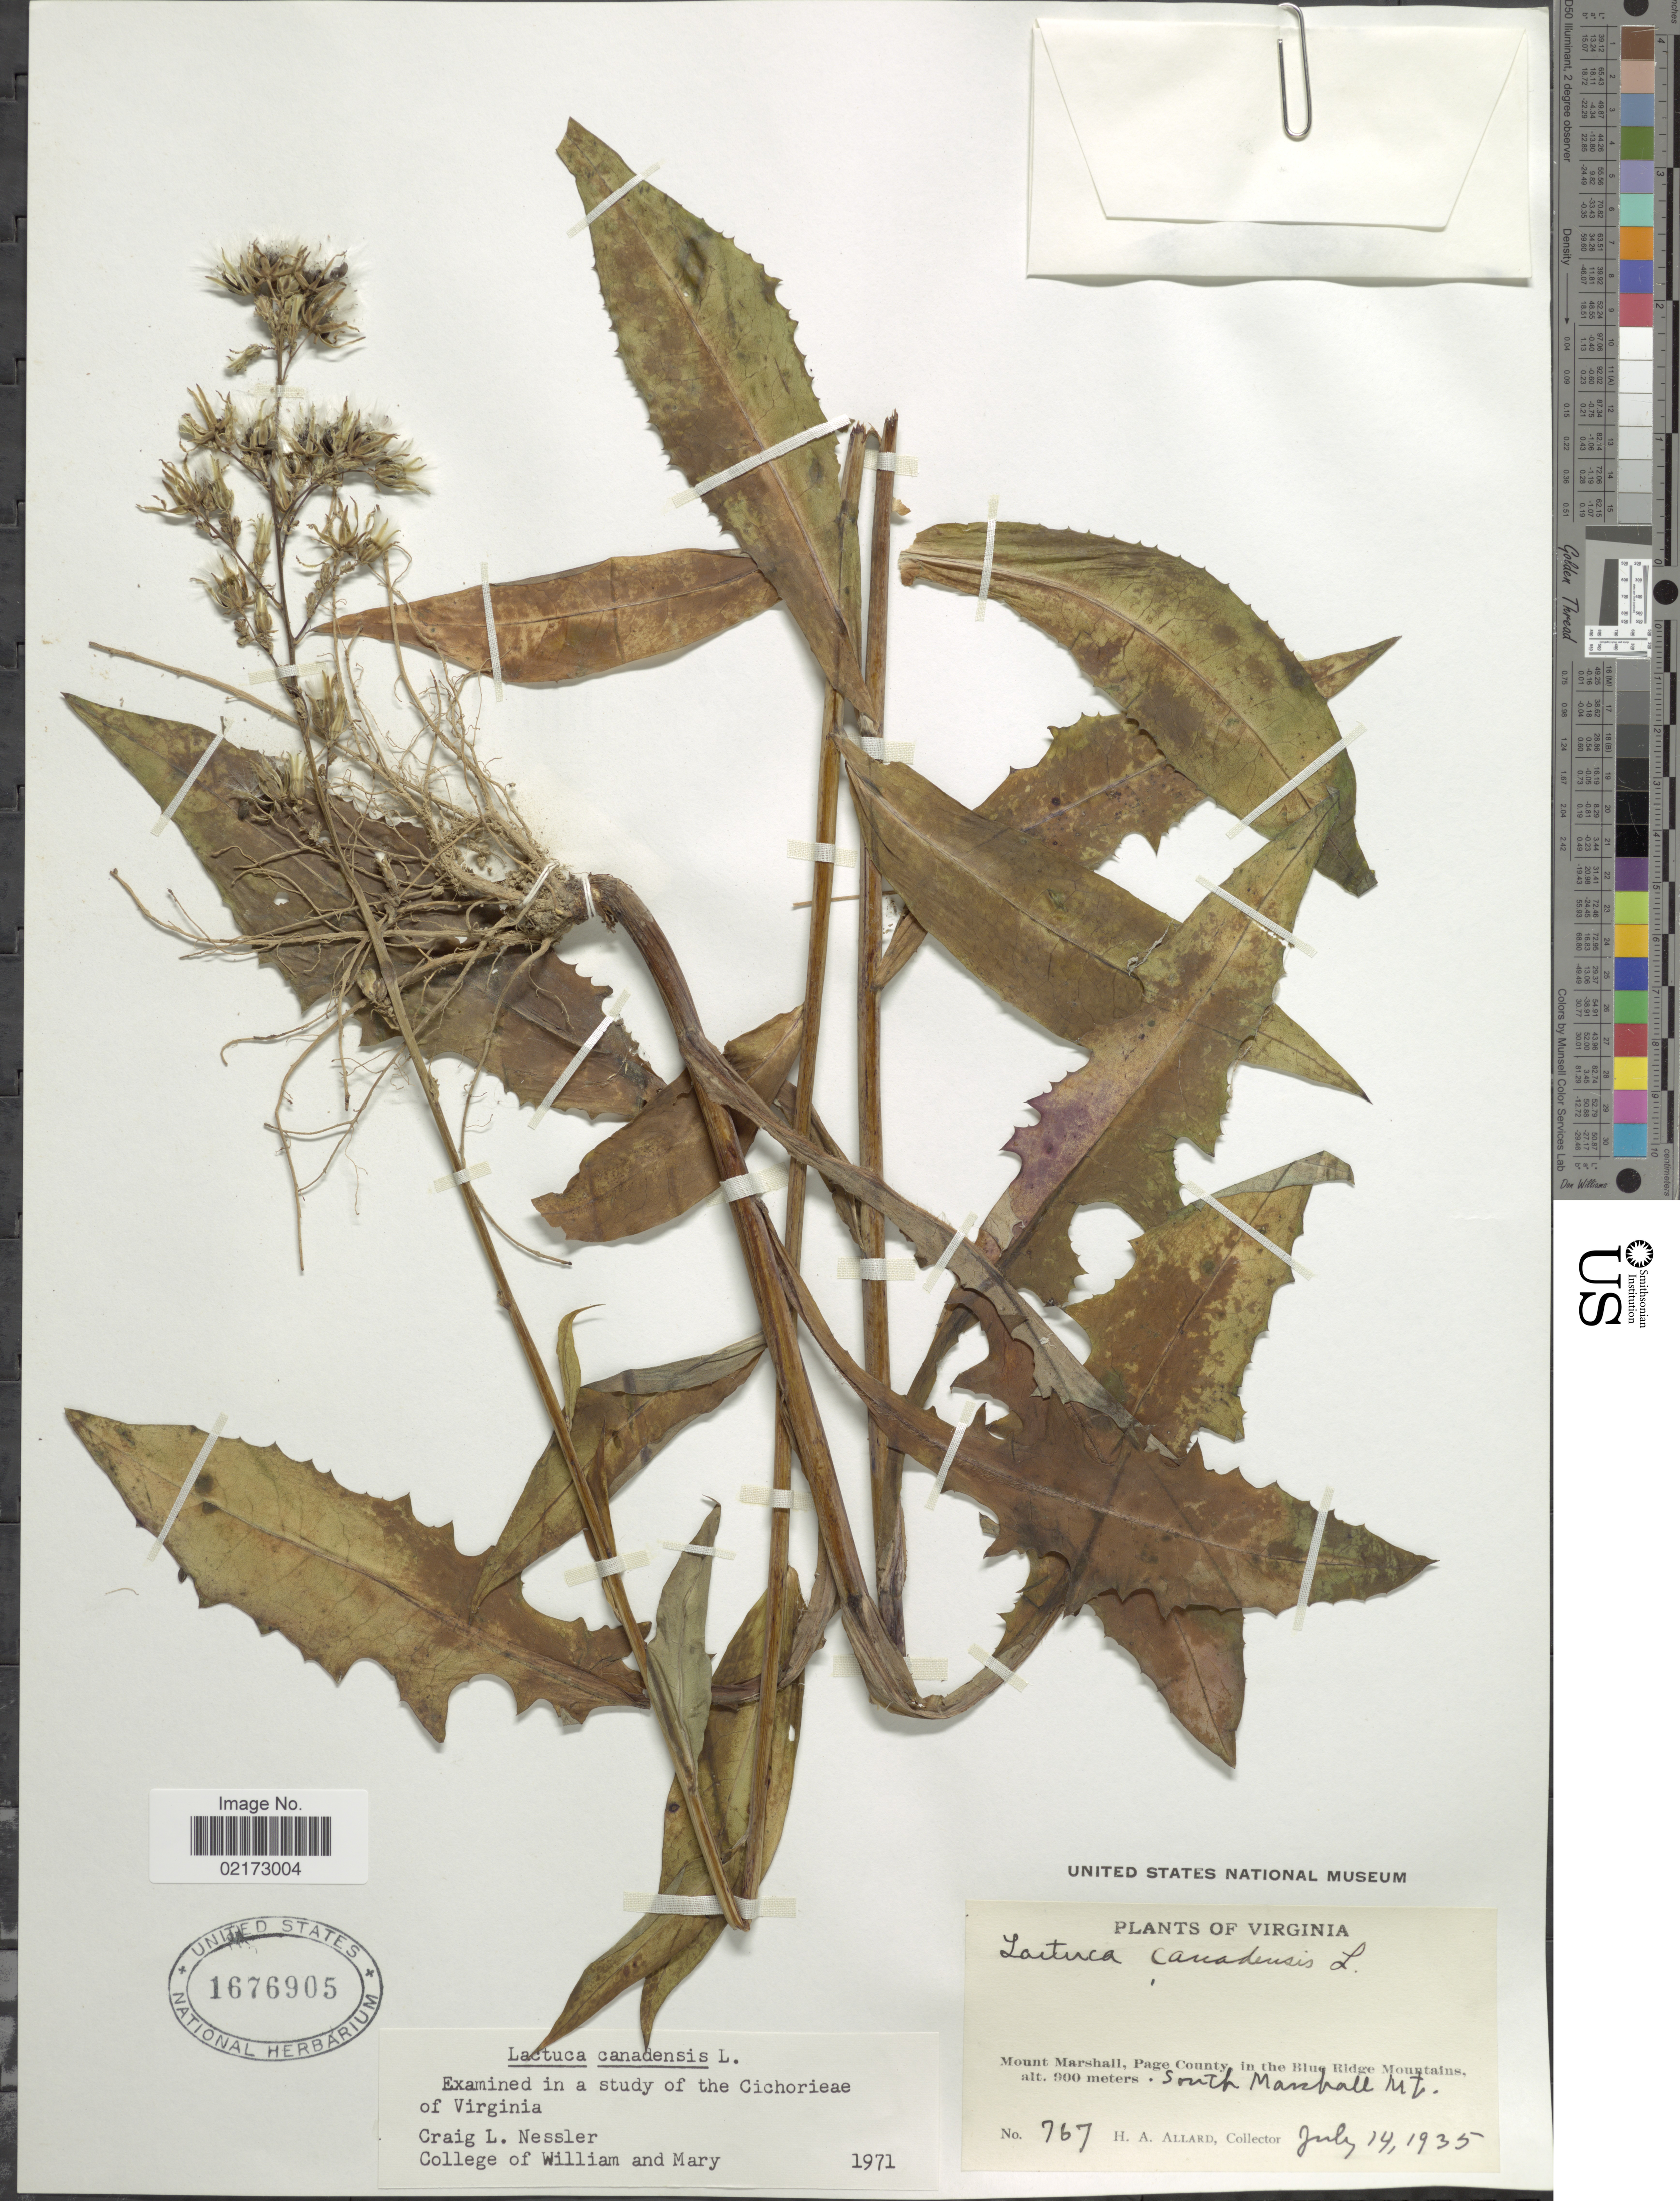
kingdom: Plantae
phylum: Tracheophyta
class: Magnoliopsida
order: Asterales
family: Asteraceae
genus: Lactuca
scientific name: Lactuca canadensis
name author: L.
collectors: H. A. Allard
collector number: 767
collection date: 1935-07-14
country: United States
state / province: Virginia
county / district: Page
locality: Mount Marshall, in the Blue Ridges Mountains, South Marshall Mt.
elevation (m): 900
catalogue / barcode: US 1676905